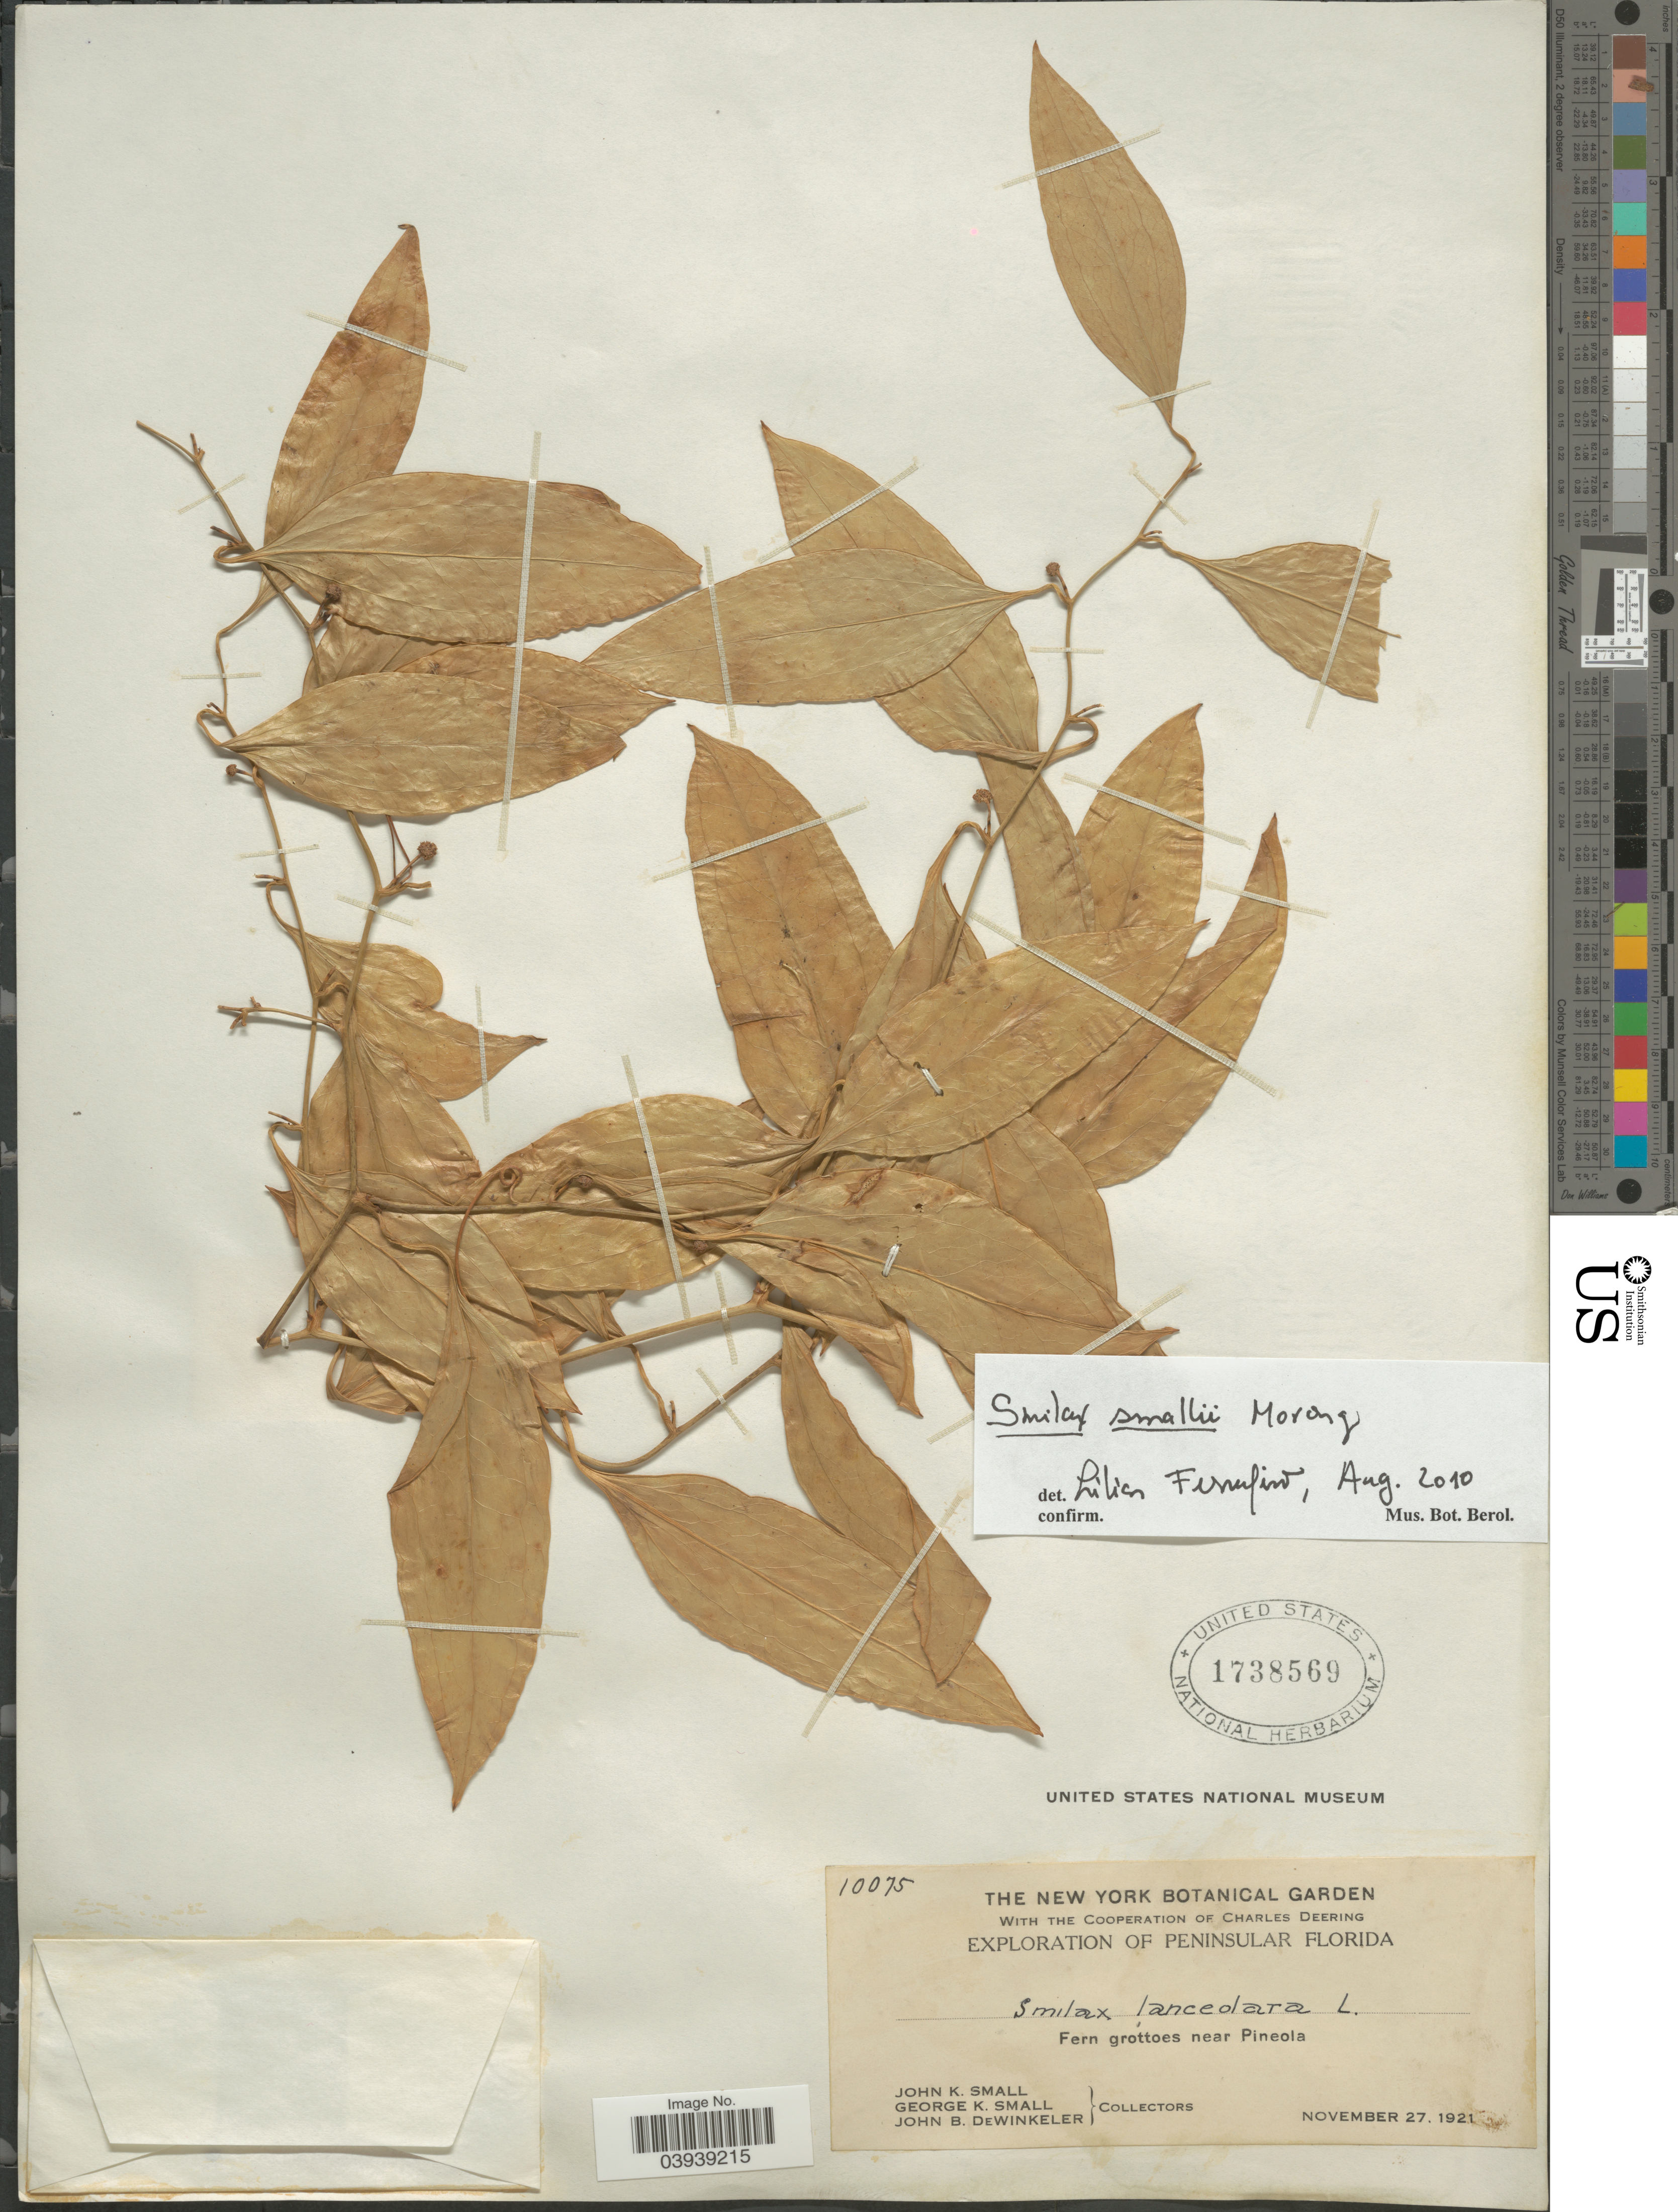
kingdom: Plantae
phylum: Tracheophyta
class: Liliopsida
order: Liliales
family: Smilacaceae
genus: Smilax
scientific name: Smilax smallii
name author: Morong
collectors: J. K. Small, G. K. Small & J. B. Dewinkeler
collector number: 10075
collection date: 1921-11-27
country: United States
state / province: Florida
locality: Peninsular Florida. Fern grottoes near Pineola.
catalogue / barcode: US 1738569